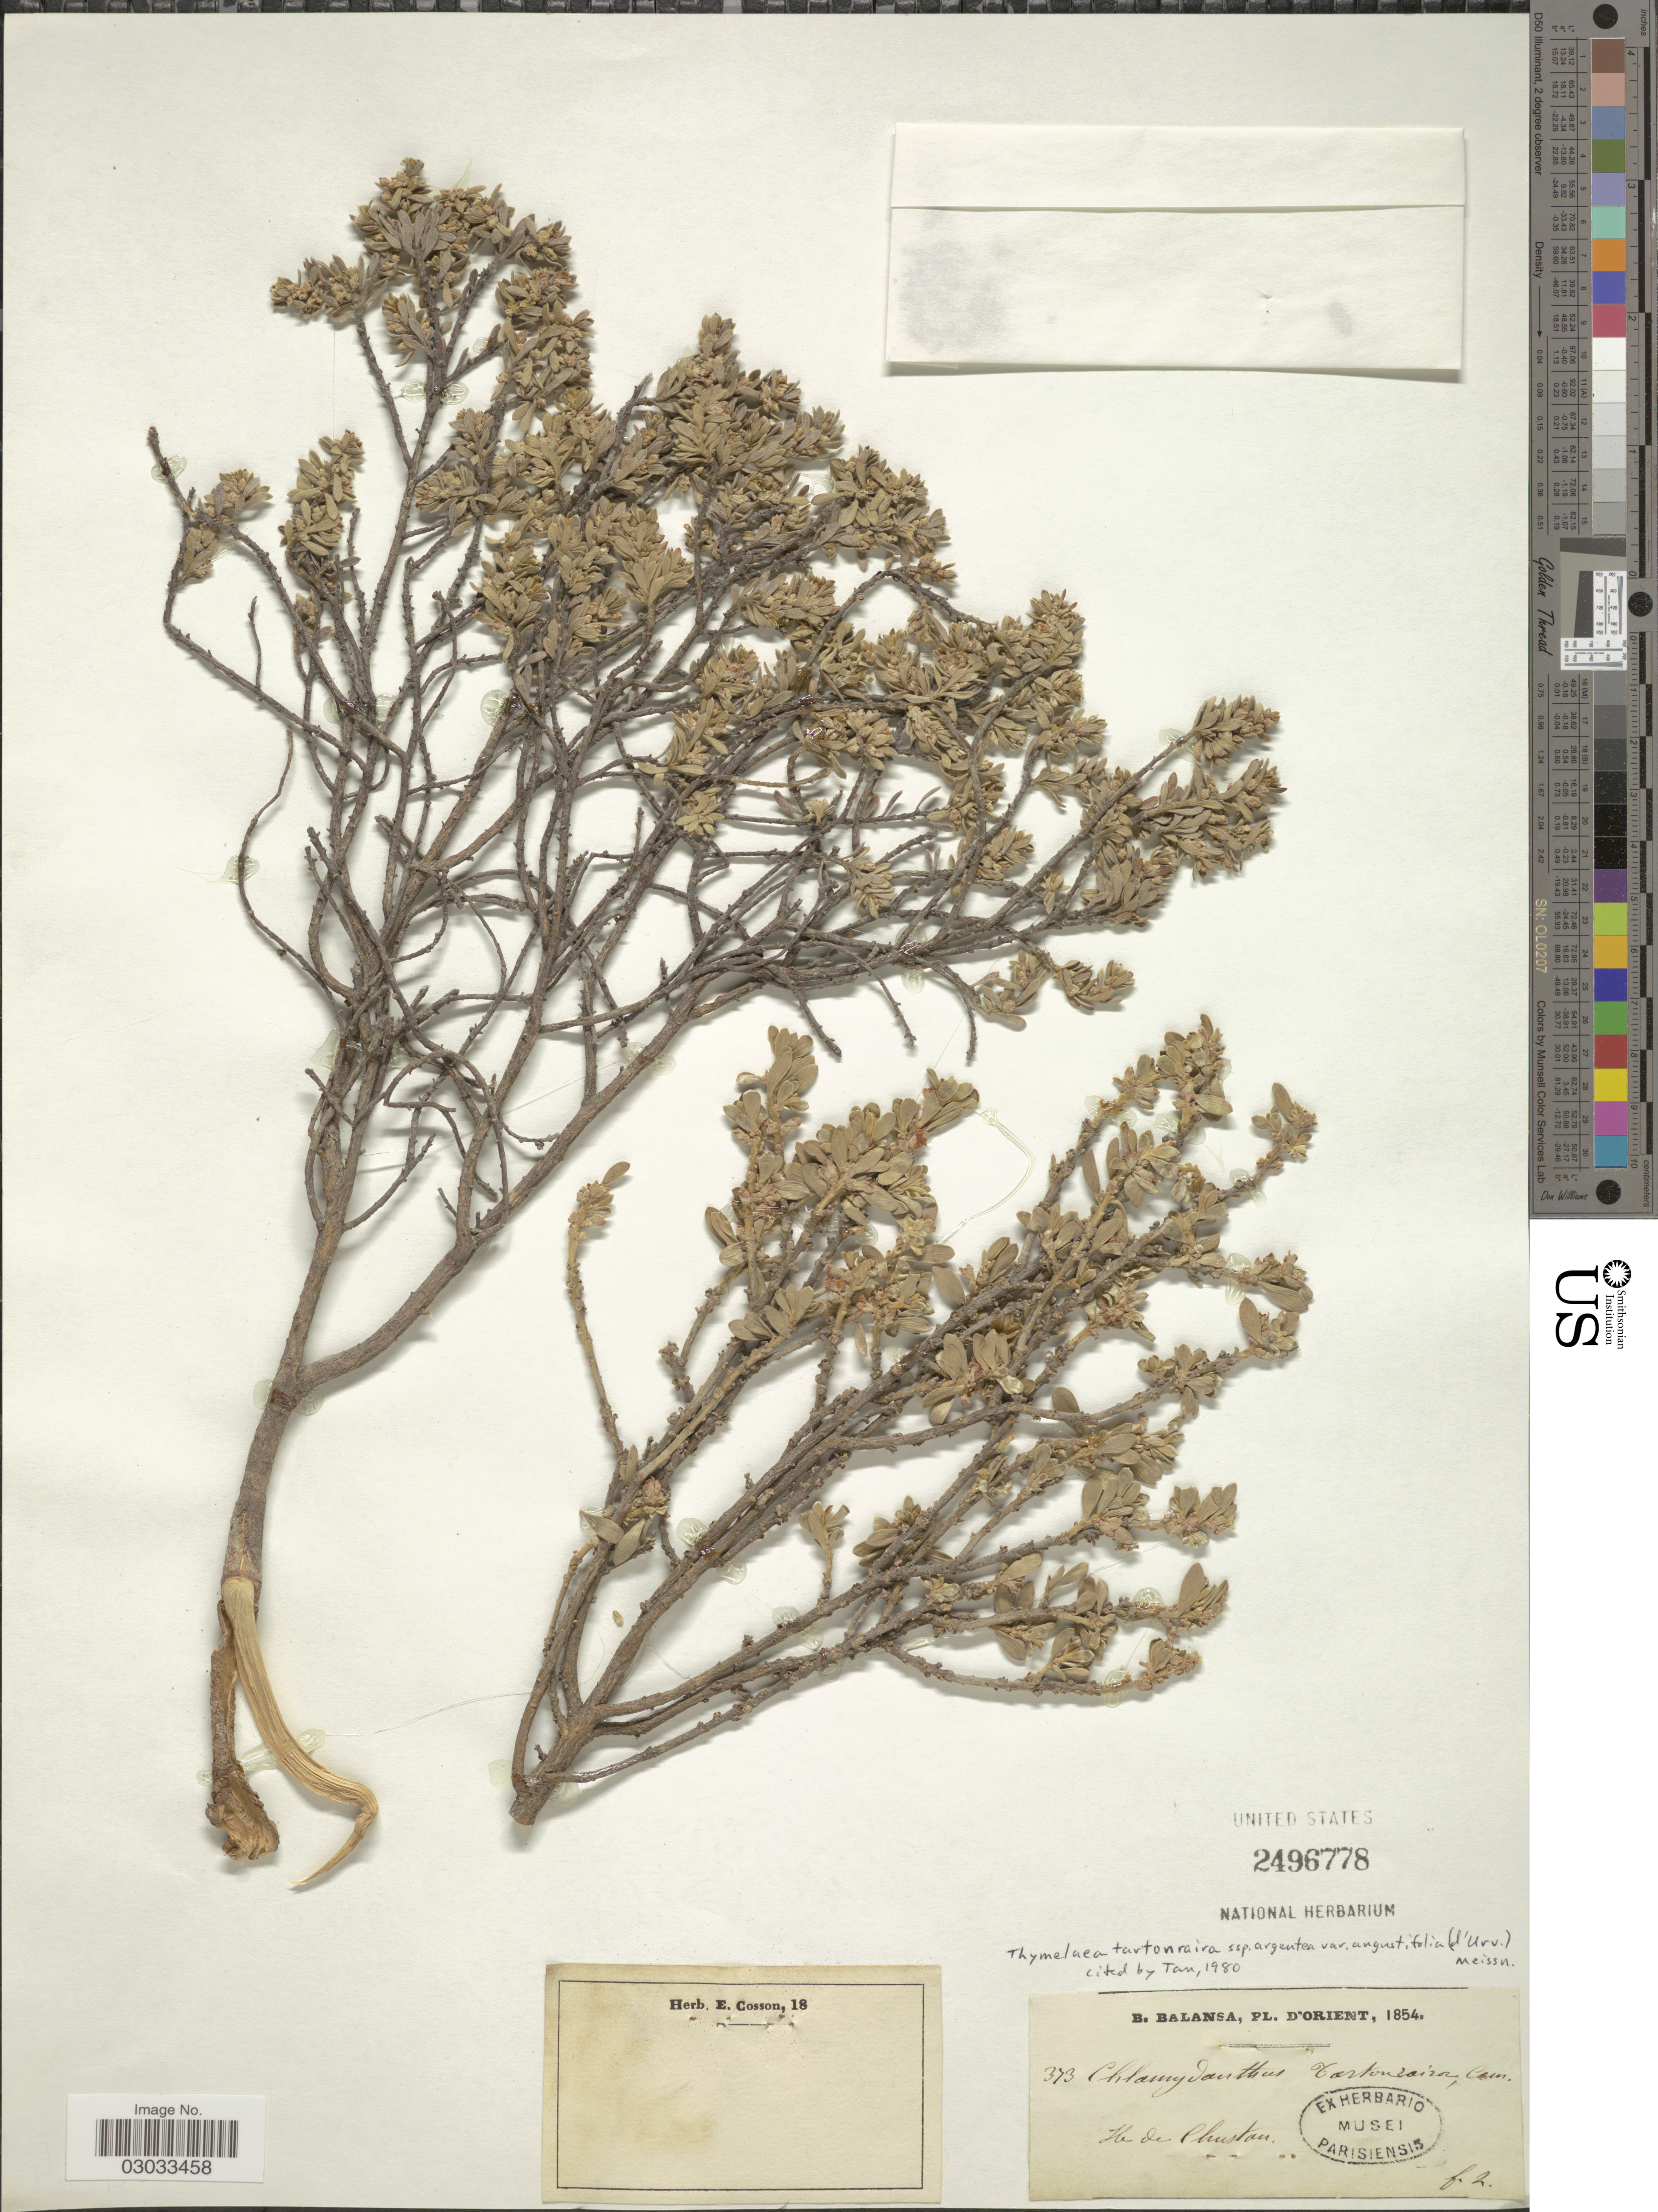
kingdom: Plantae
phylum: Tracheophyta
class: Magnoliopsida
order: Malvales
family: Thymelaeaceae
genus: Thymelaea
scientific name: Thymelaea tartonraira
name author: (L.) All.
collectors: B. Balansa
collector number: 373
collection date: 1854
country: Turkey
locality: D'Orient. Ile de Chustan.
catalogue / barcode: US 2496778